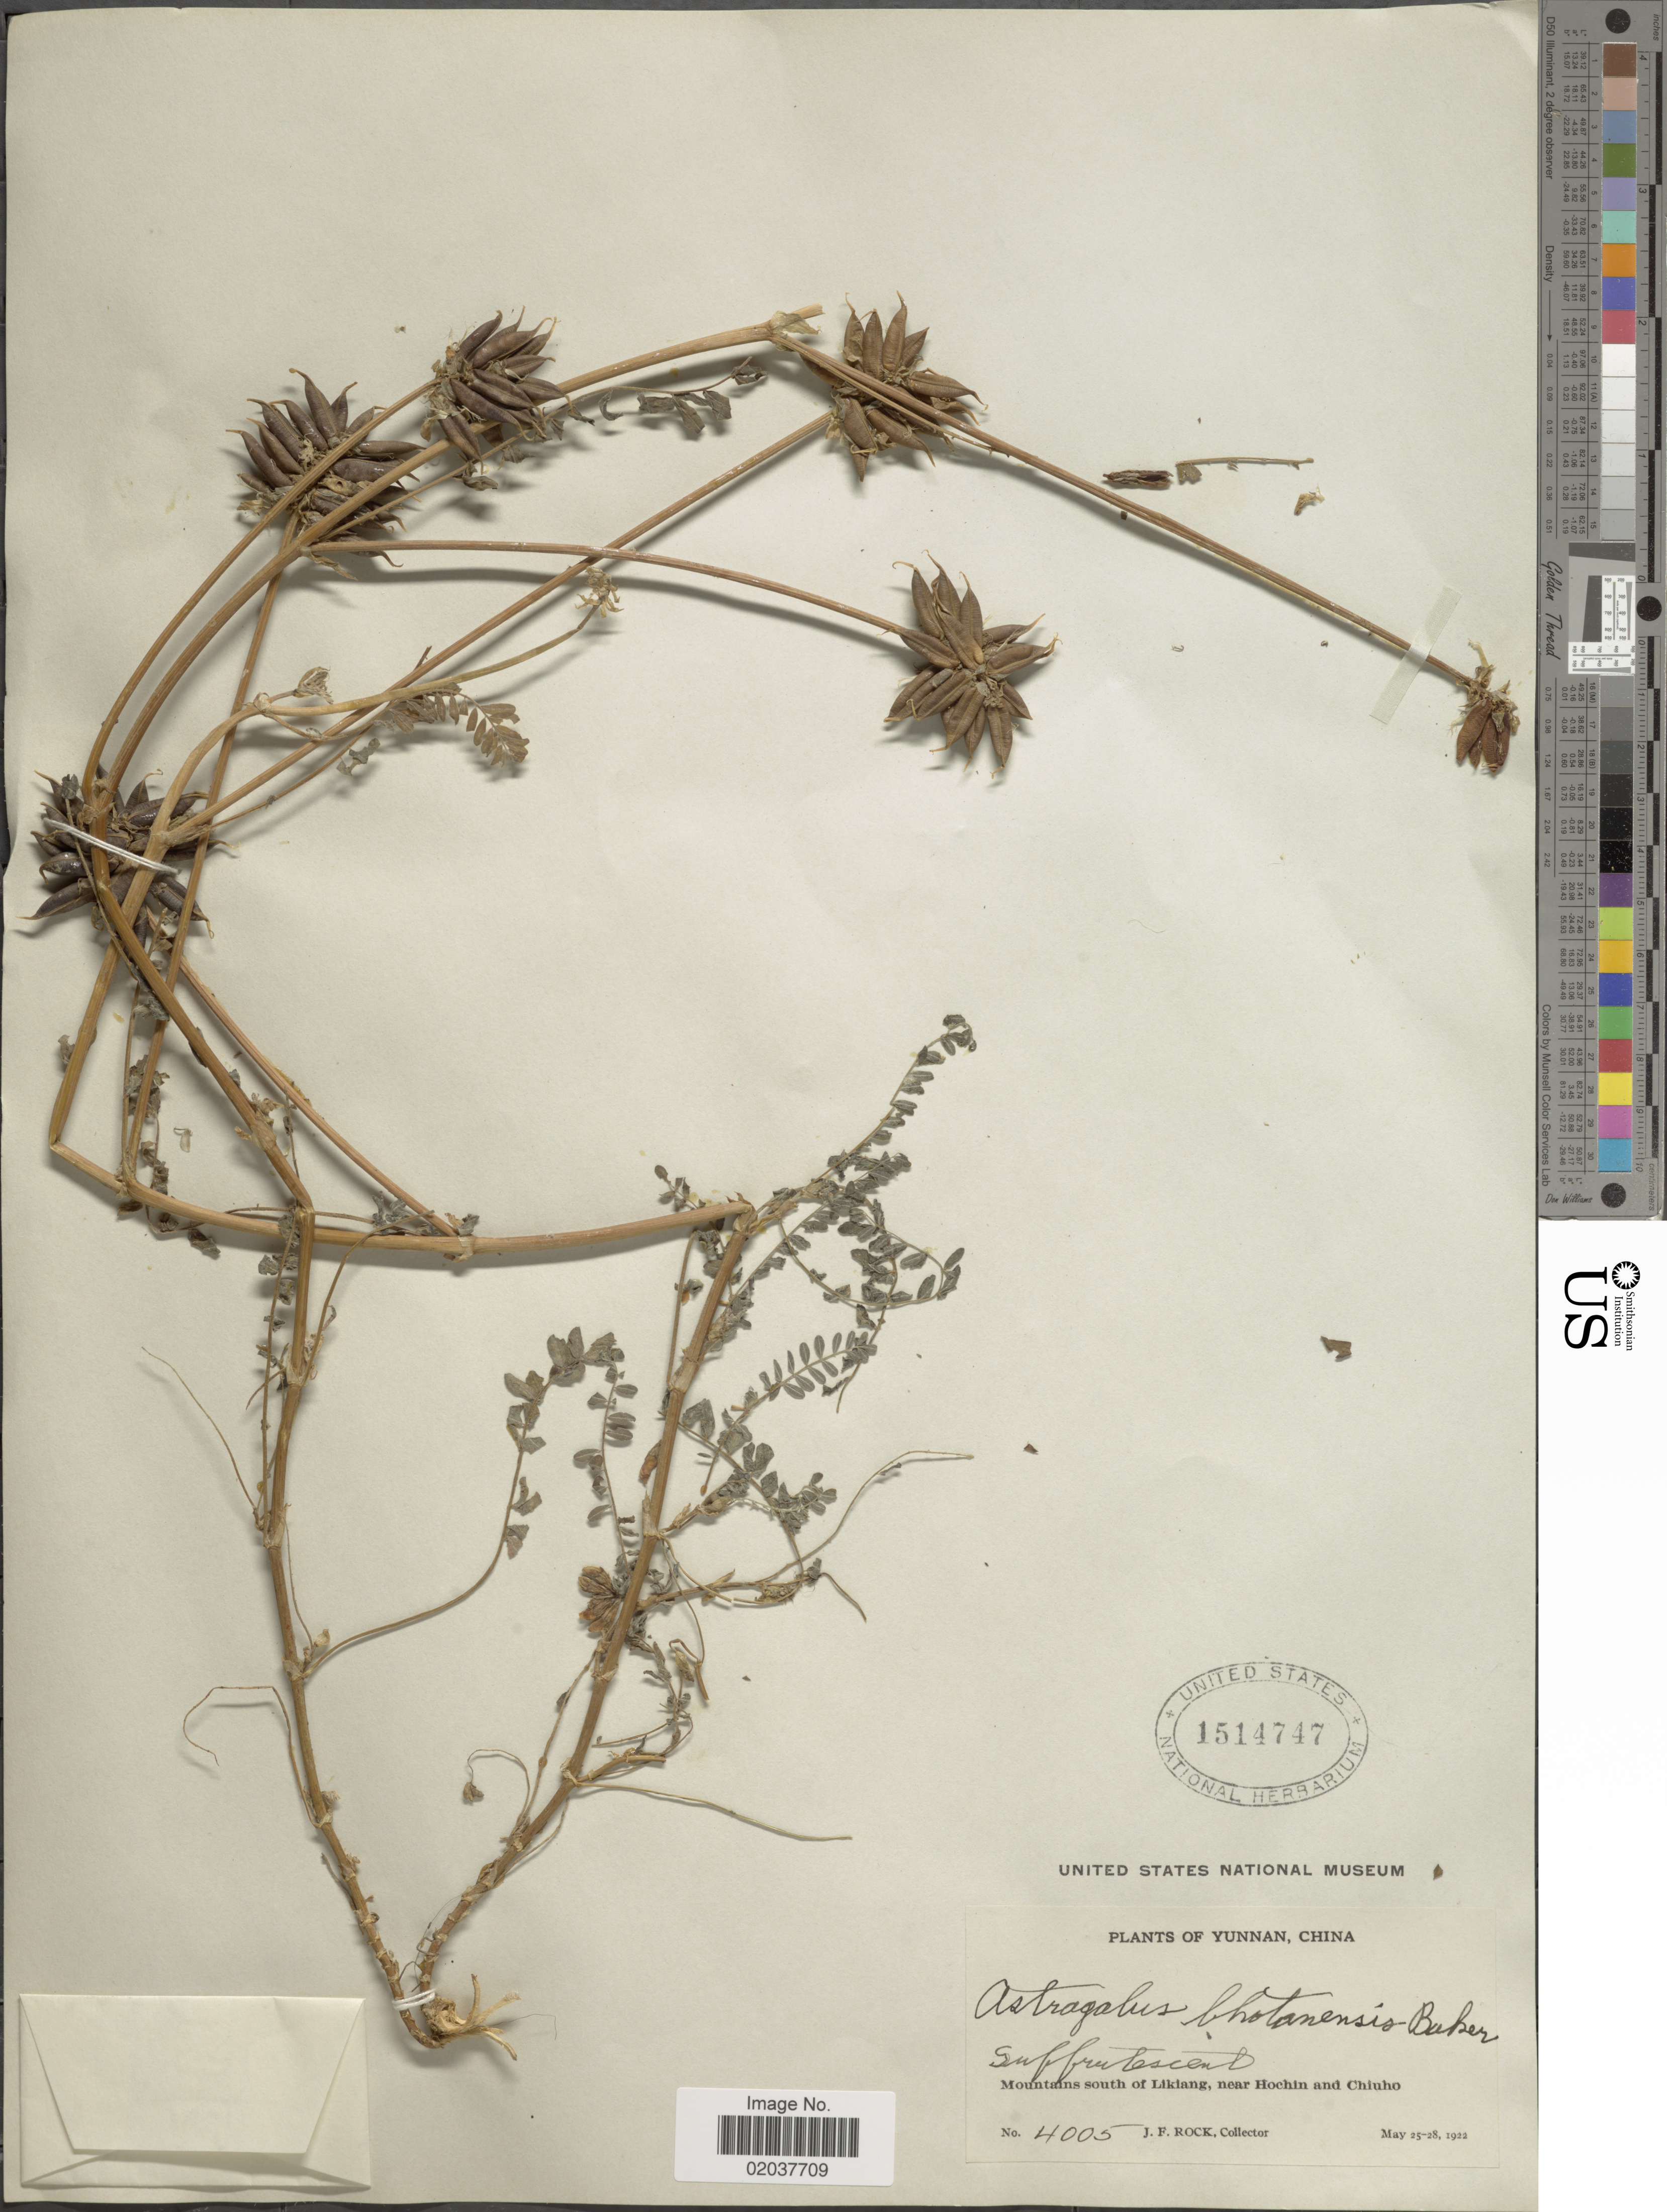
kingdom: Plantae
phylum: Tracheophyta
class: Magnoliopsida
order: Fabales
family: Fabaceae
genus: Astragalus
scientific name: Astragalus bhotanensis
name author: Baker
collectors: J. Rock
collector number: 4005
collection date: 1922-05-25/1922-05-28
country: China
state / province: Yunnan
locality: Mountains south of Likiang, near Hochin and Chiuho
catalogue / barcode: US 1514747